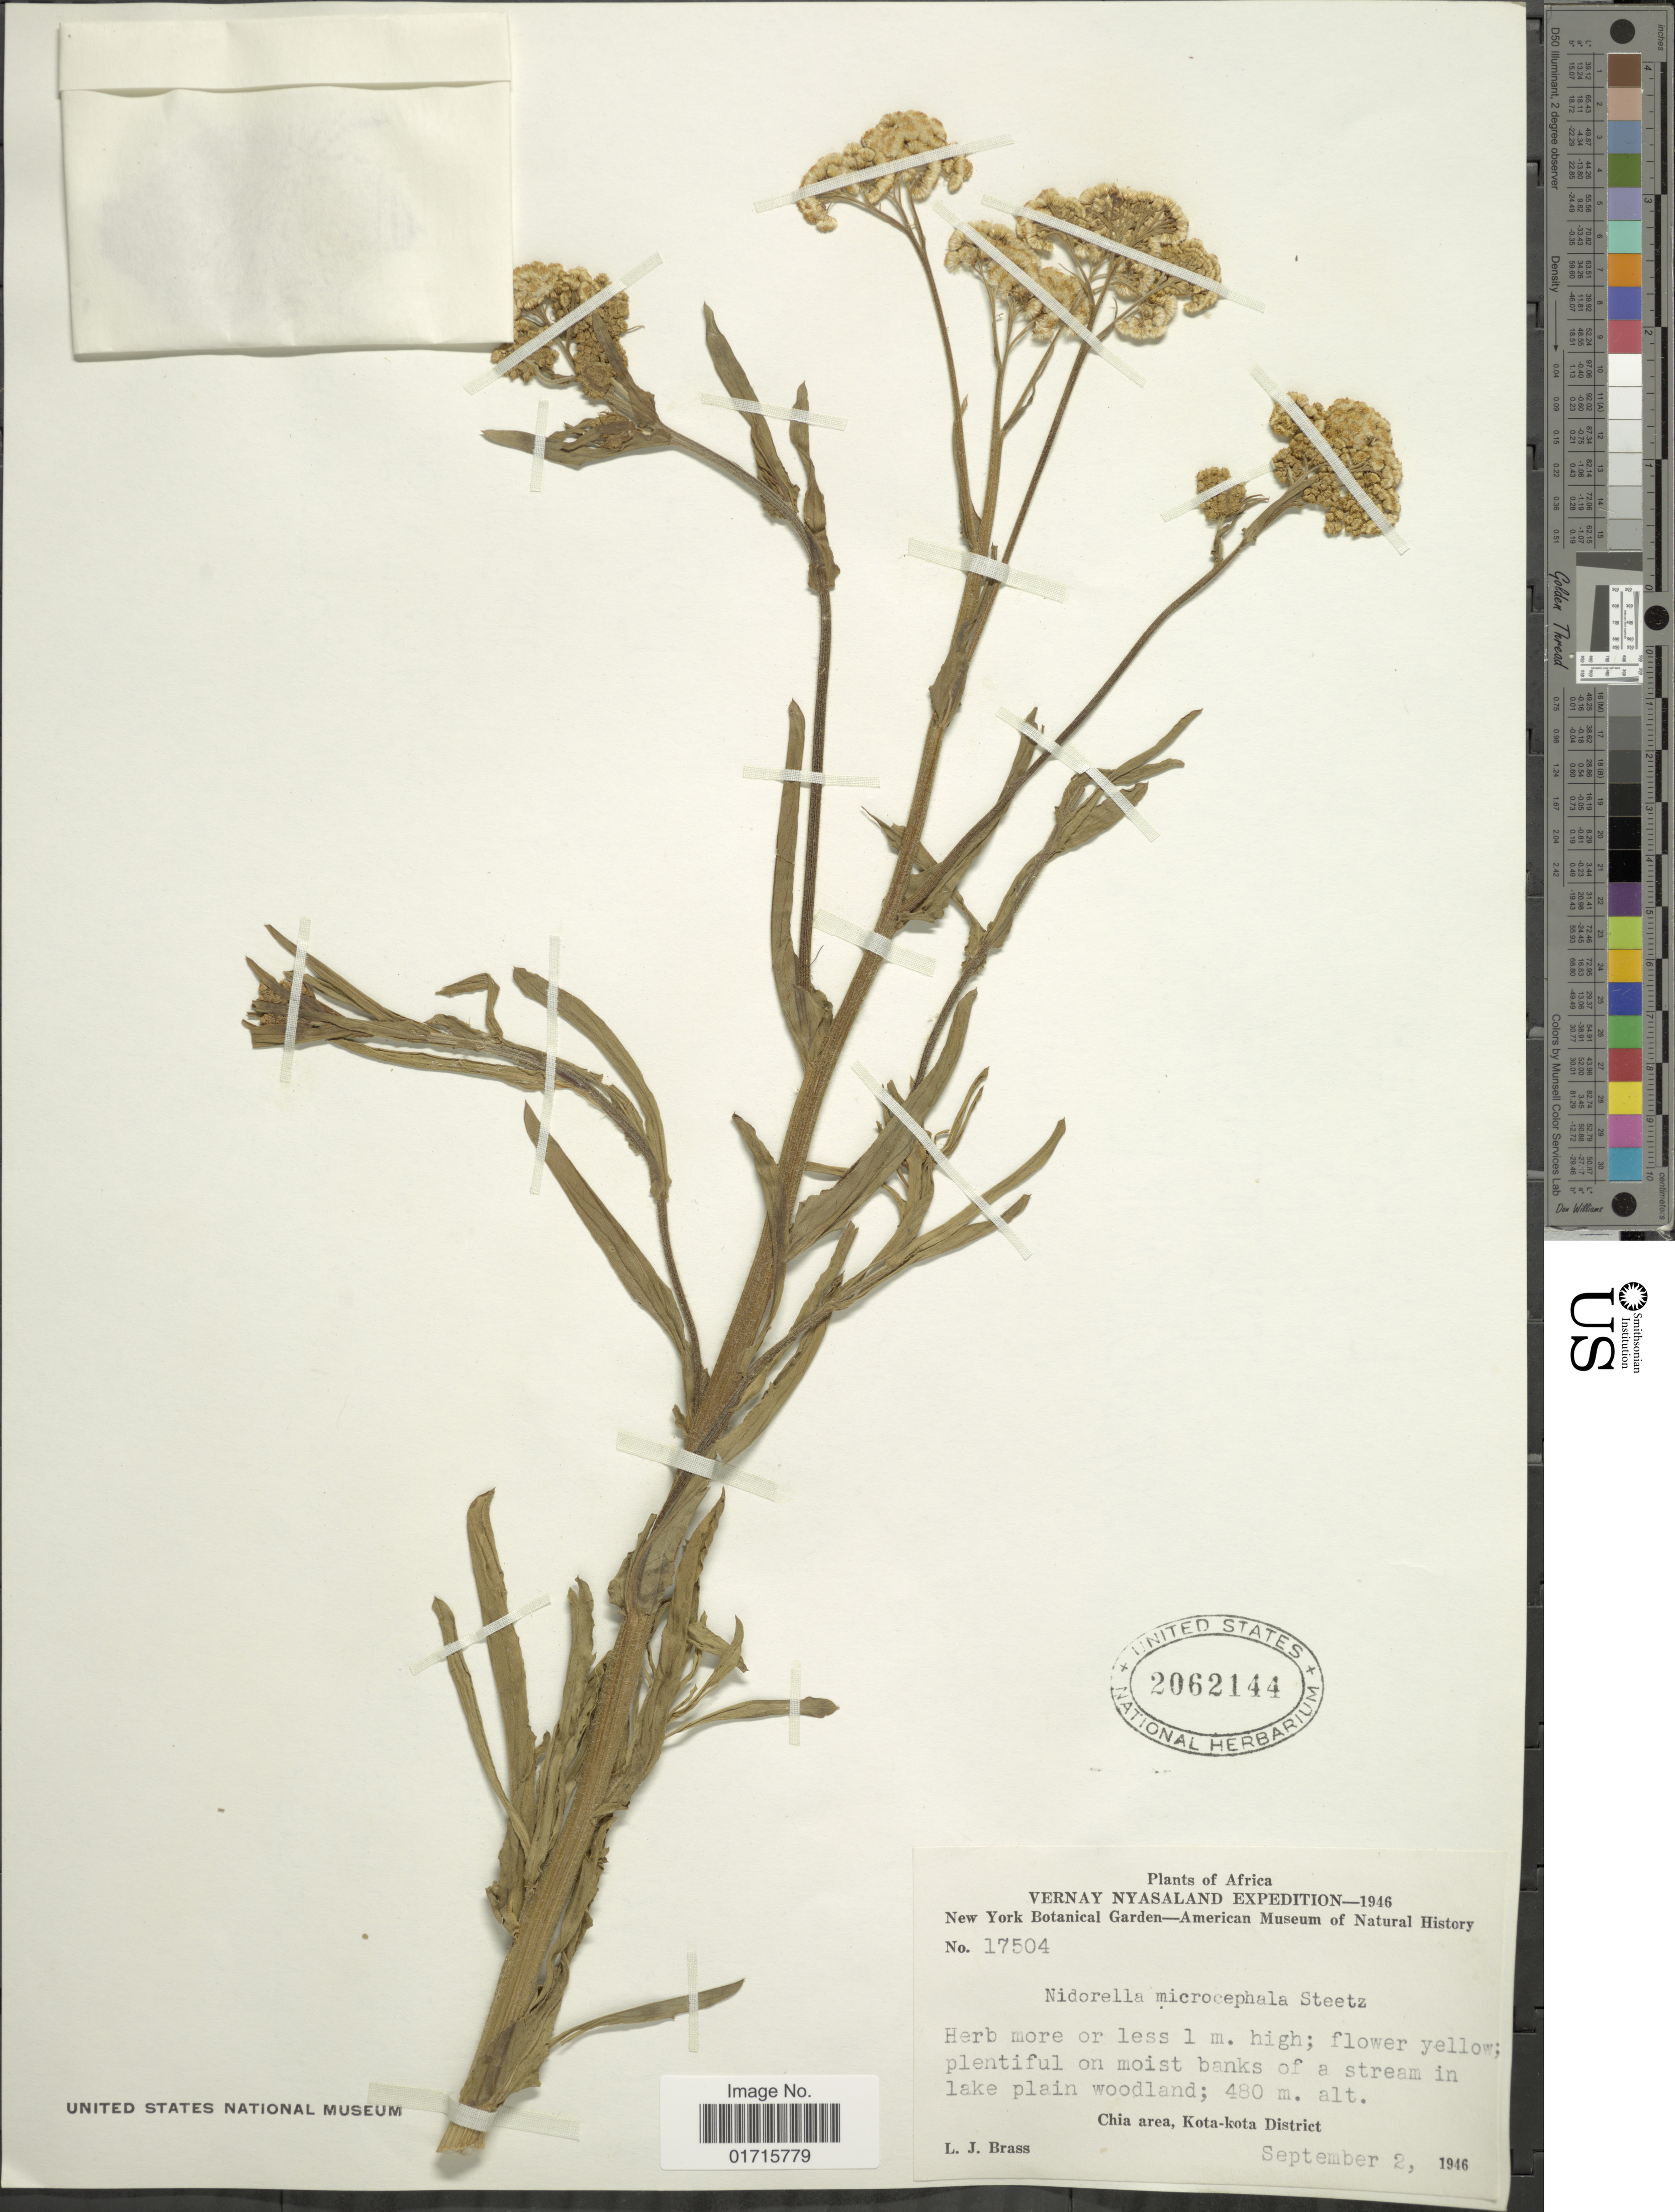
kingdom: Plantae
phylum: Tracheophyta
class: Magnoliopsida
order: Asterales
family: Asteraceae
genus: Nidorella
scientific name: Nidorella microcephala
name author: Steetz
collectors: L. J. Brass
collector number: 17504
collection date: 1946-09-02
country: Malawi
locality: Vernay Nyasaland. Chia area, Kota-kota District. on moist banks of a stream in lake plain woodland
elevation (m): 480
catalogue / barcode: US 2062144